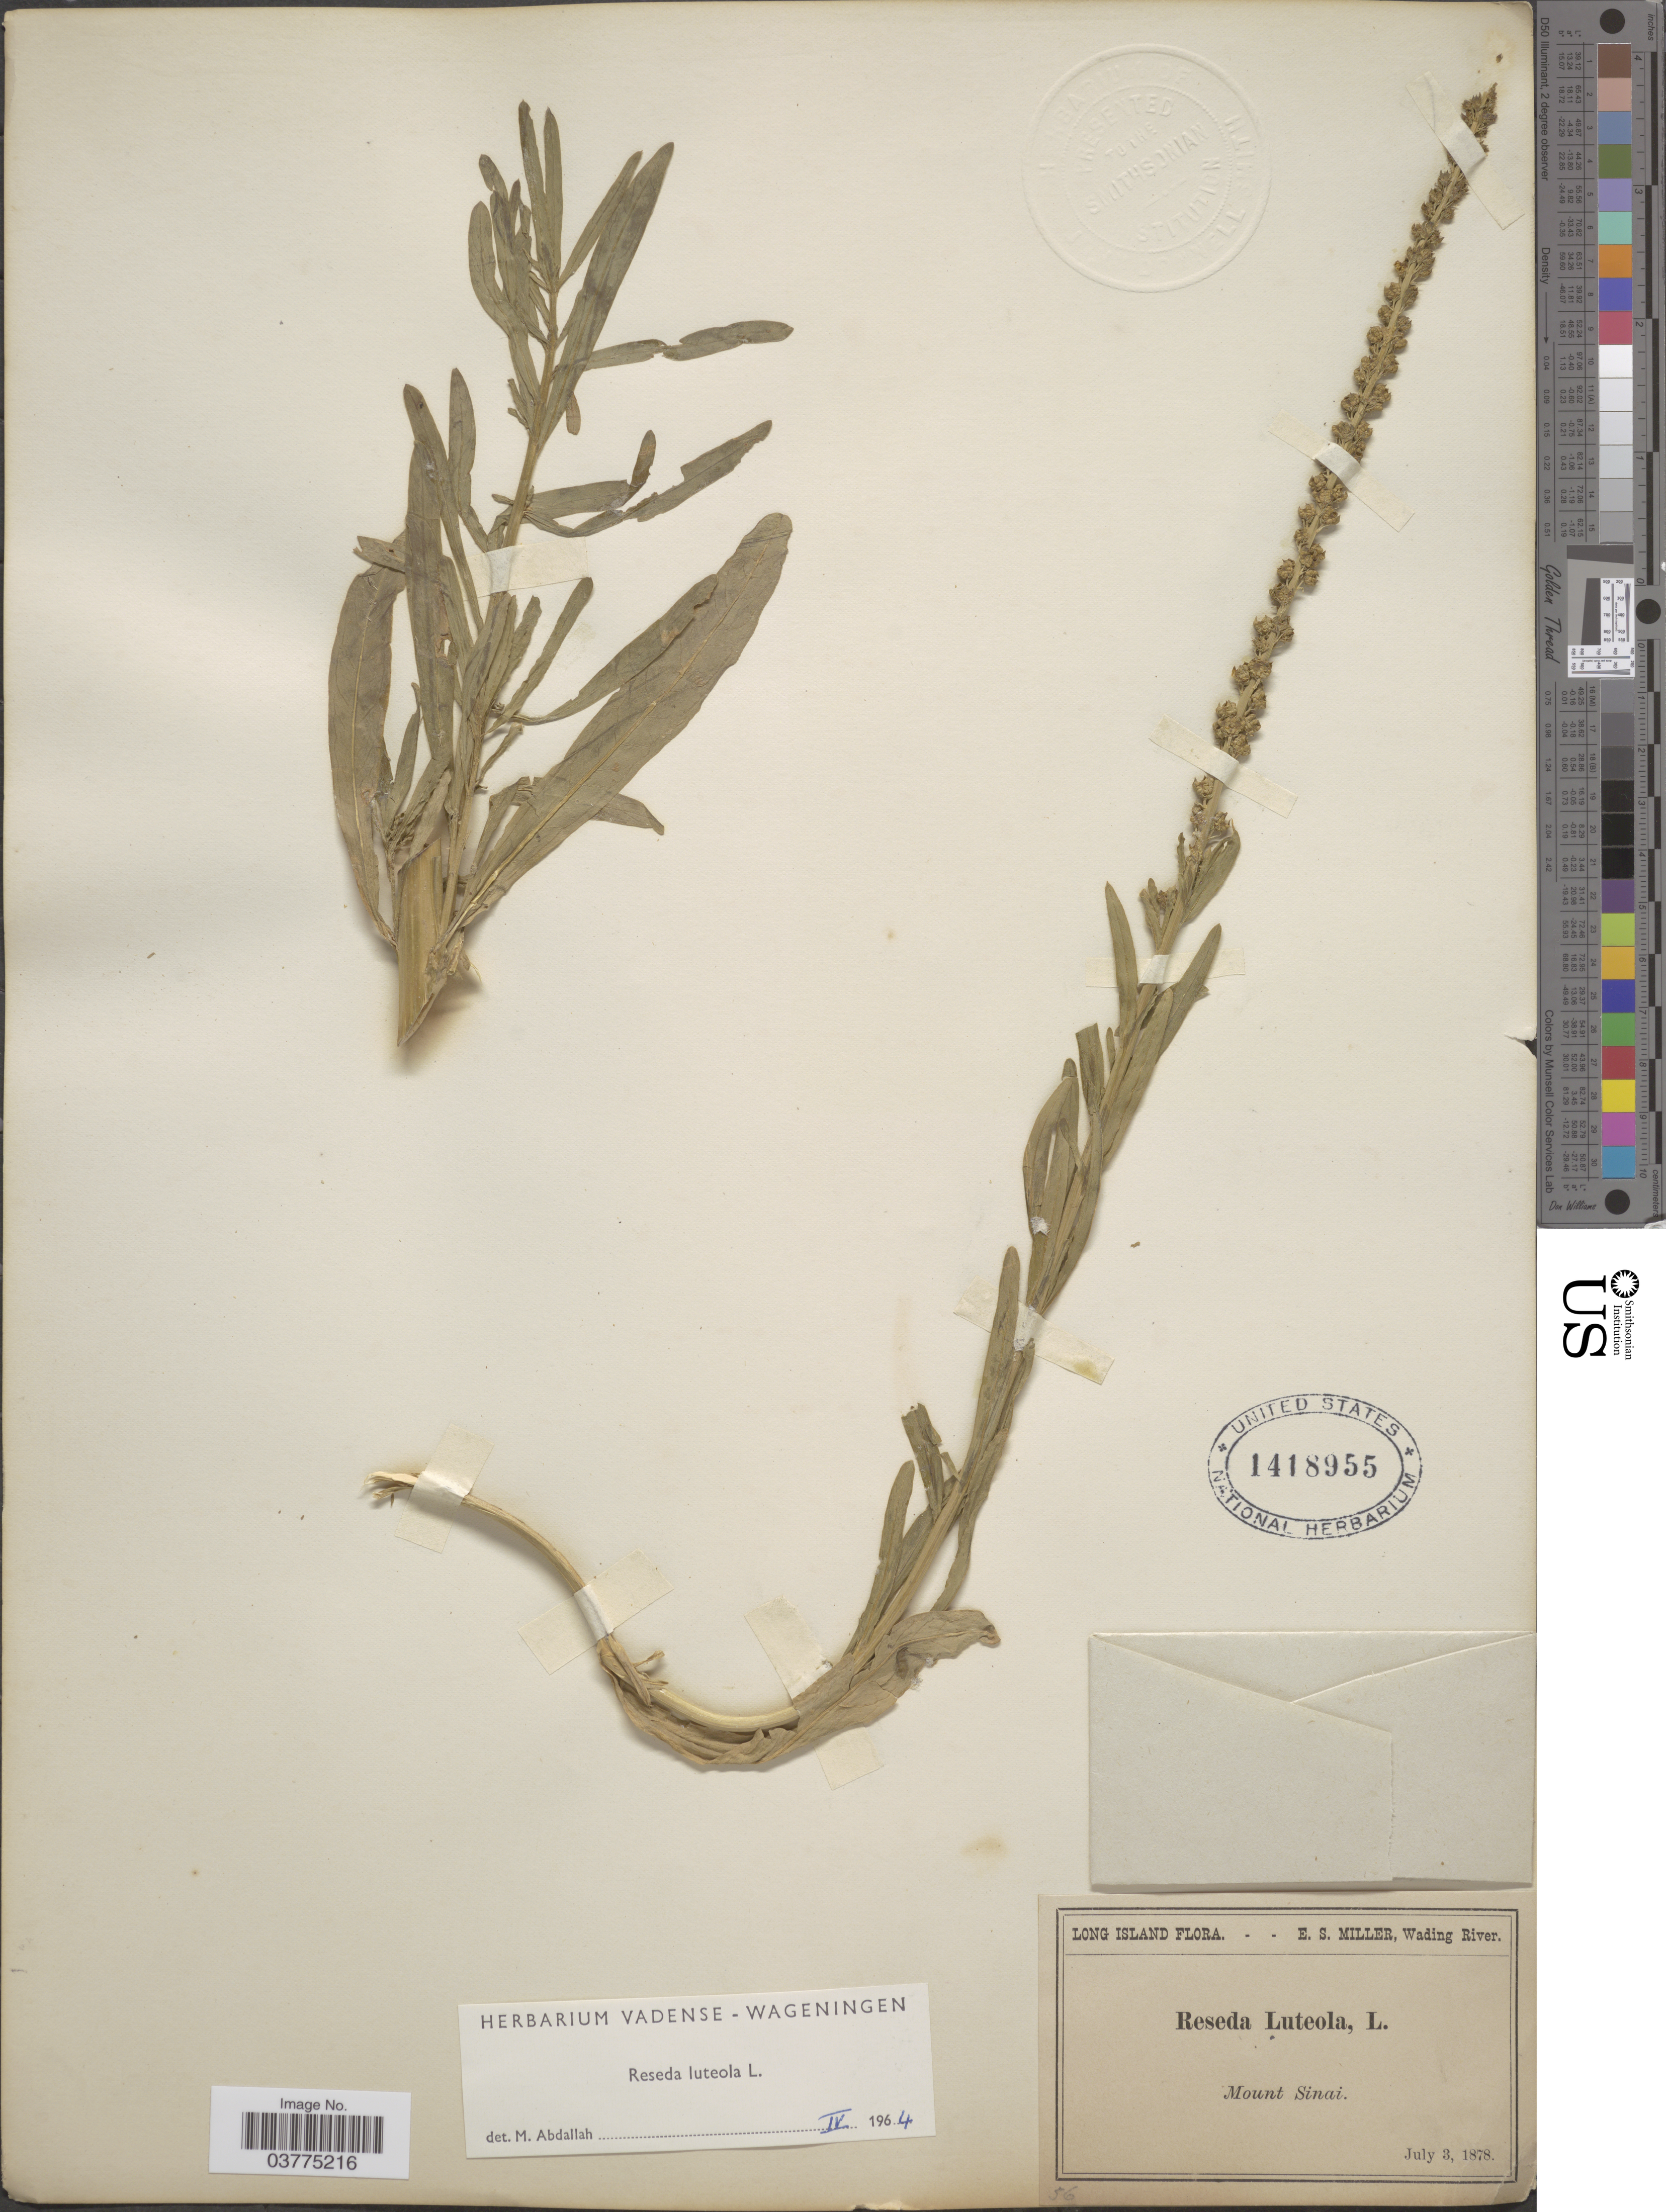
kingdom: Plantae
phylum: Tracheophyta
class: Magnoliopsida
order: Brassicales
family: Resedaceae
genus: Reseda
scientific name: Reseda lutea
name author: L.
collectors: A. S. Miller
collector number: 56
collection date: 1878-07-03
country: United States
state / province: New York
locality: Long Island. Wading River [unsure placement]. Mount Sinai.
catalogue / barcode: US 1418955